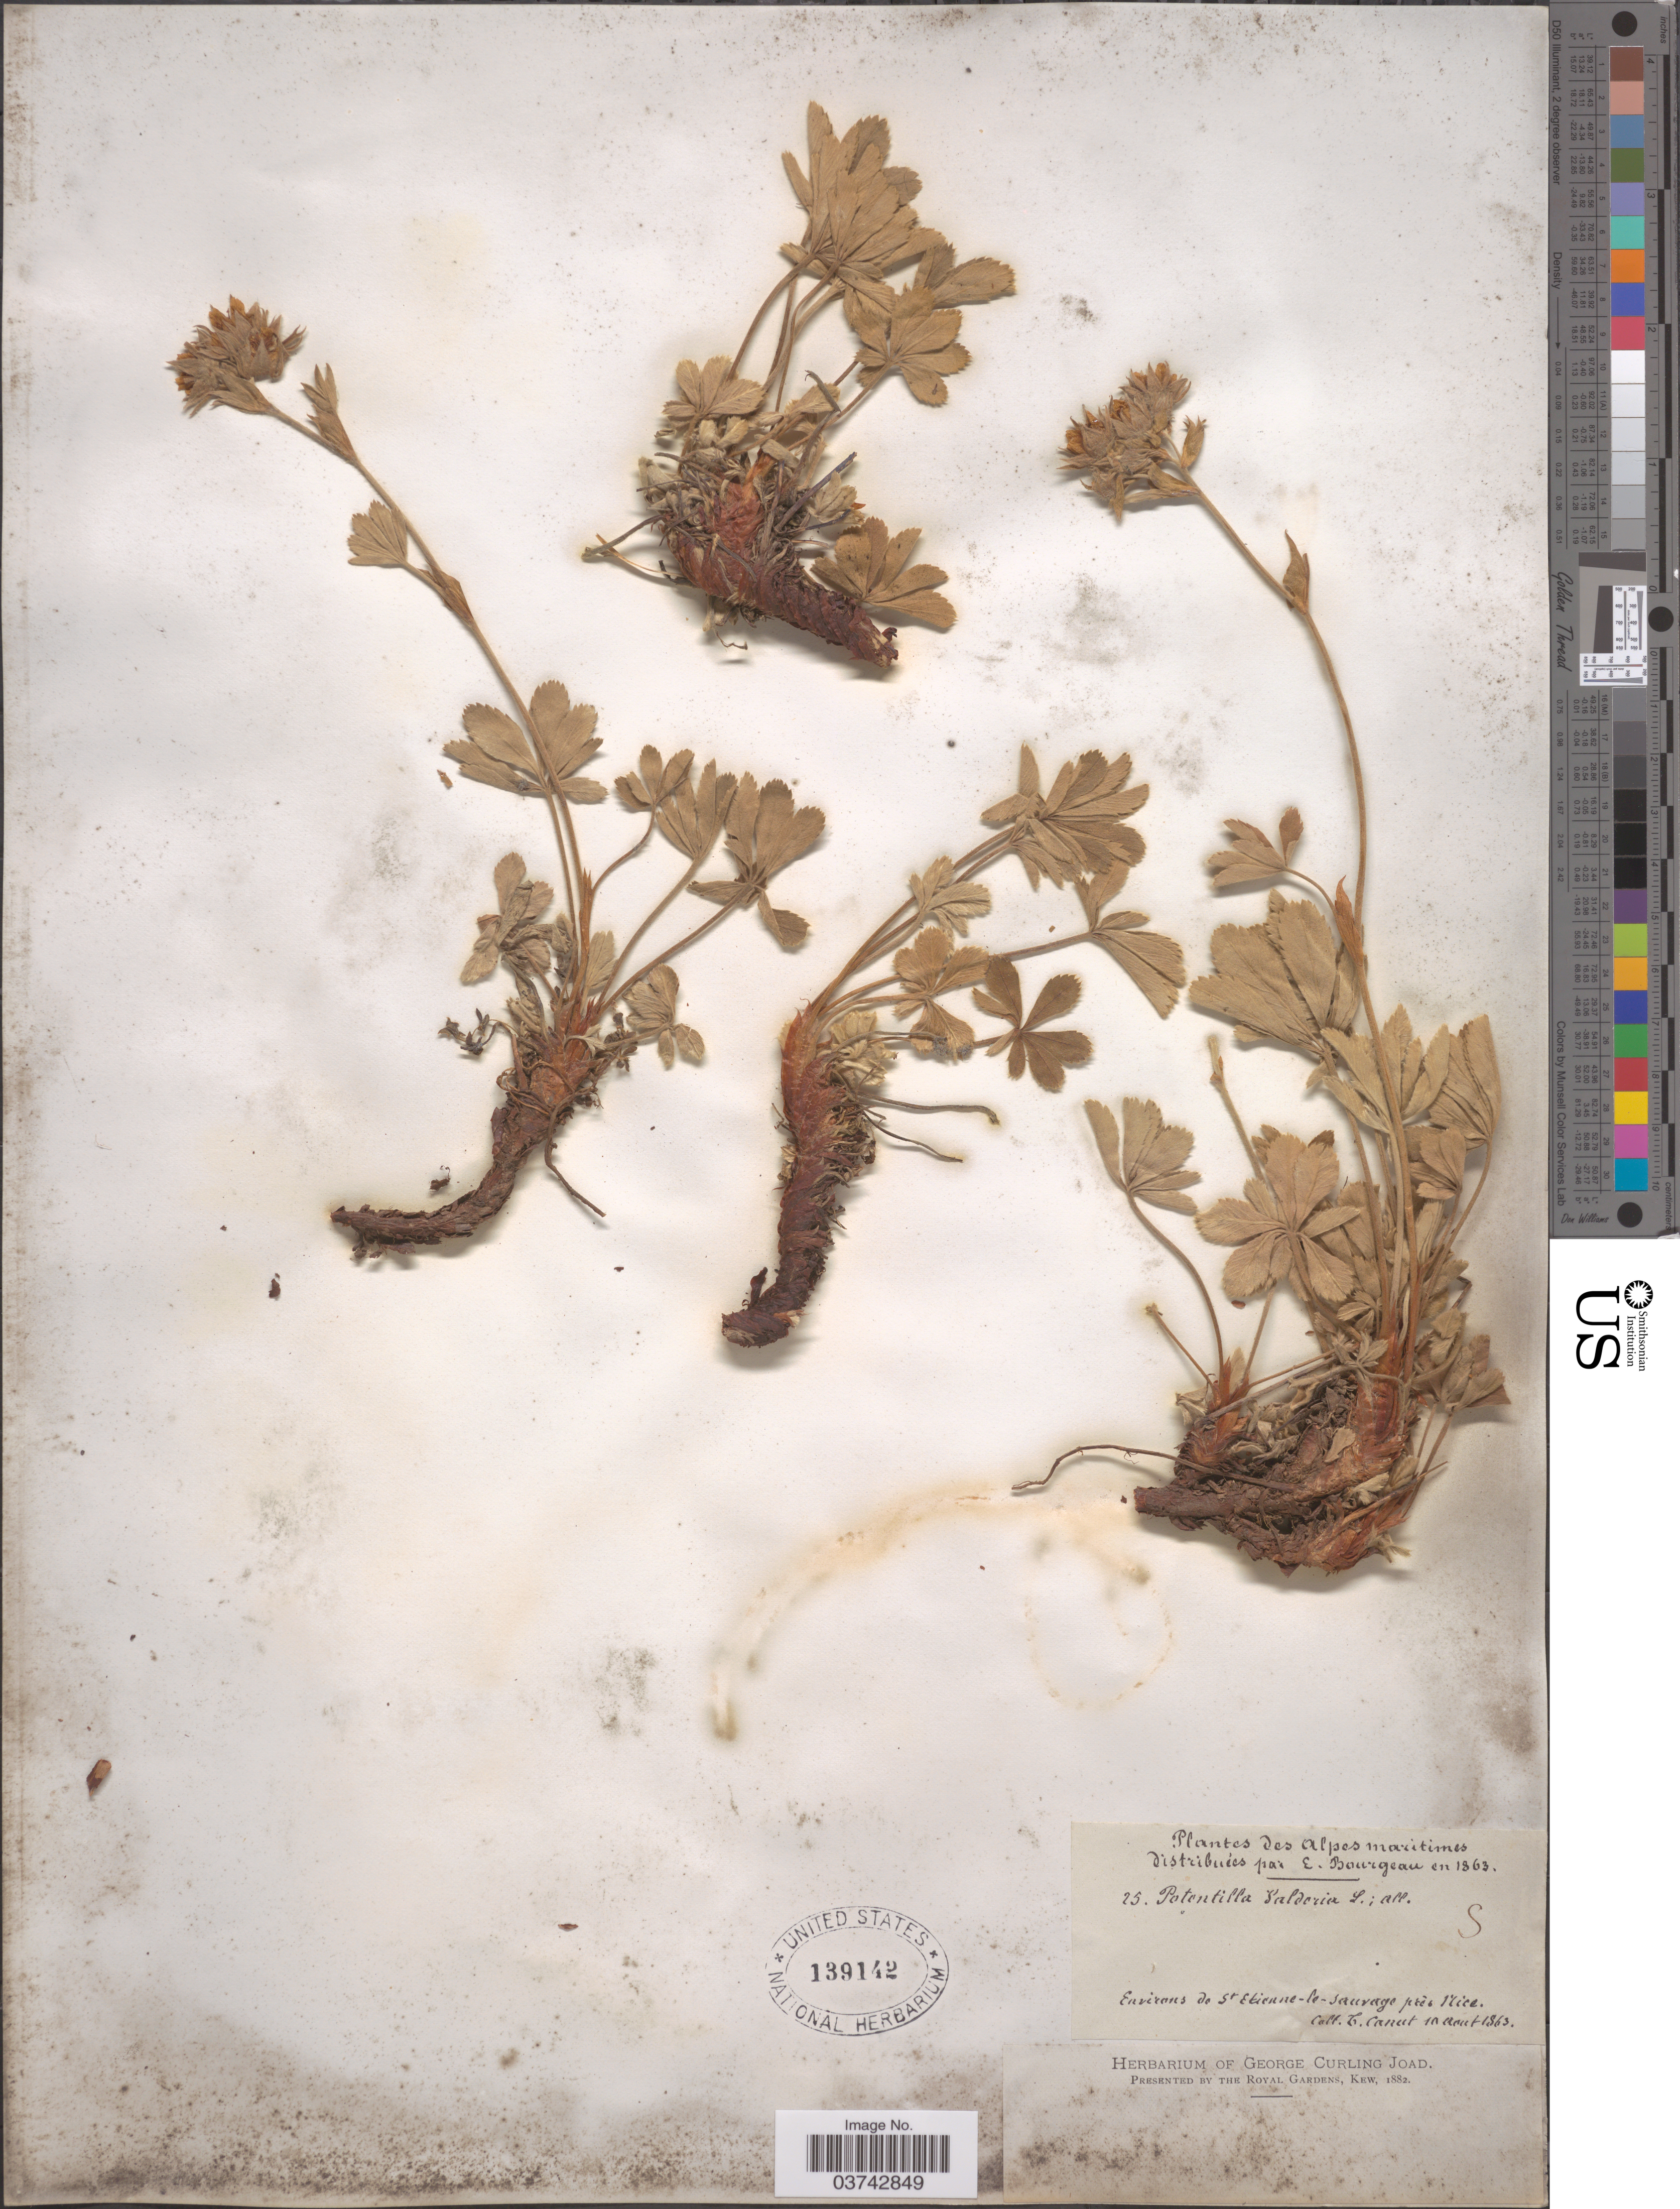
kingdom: Plantae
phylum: Tracheophyta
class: Magnoliopsida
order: Rosales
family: Rosaceae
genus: Potentilla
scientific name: Potentilla valderia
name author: L.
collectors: T. Canut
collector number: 25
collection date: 1863-08-10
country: France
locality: Alpes Maritimes. Environs de St Etienne-le-Sauvage près Nice.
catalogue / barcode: US 139142